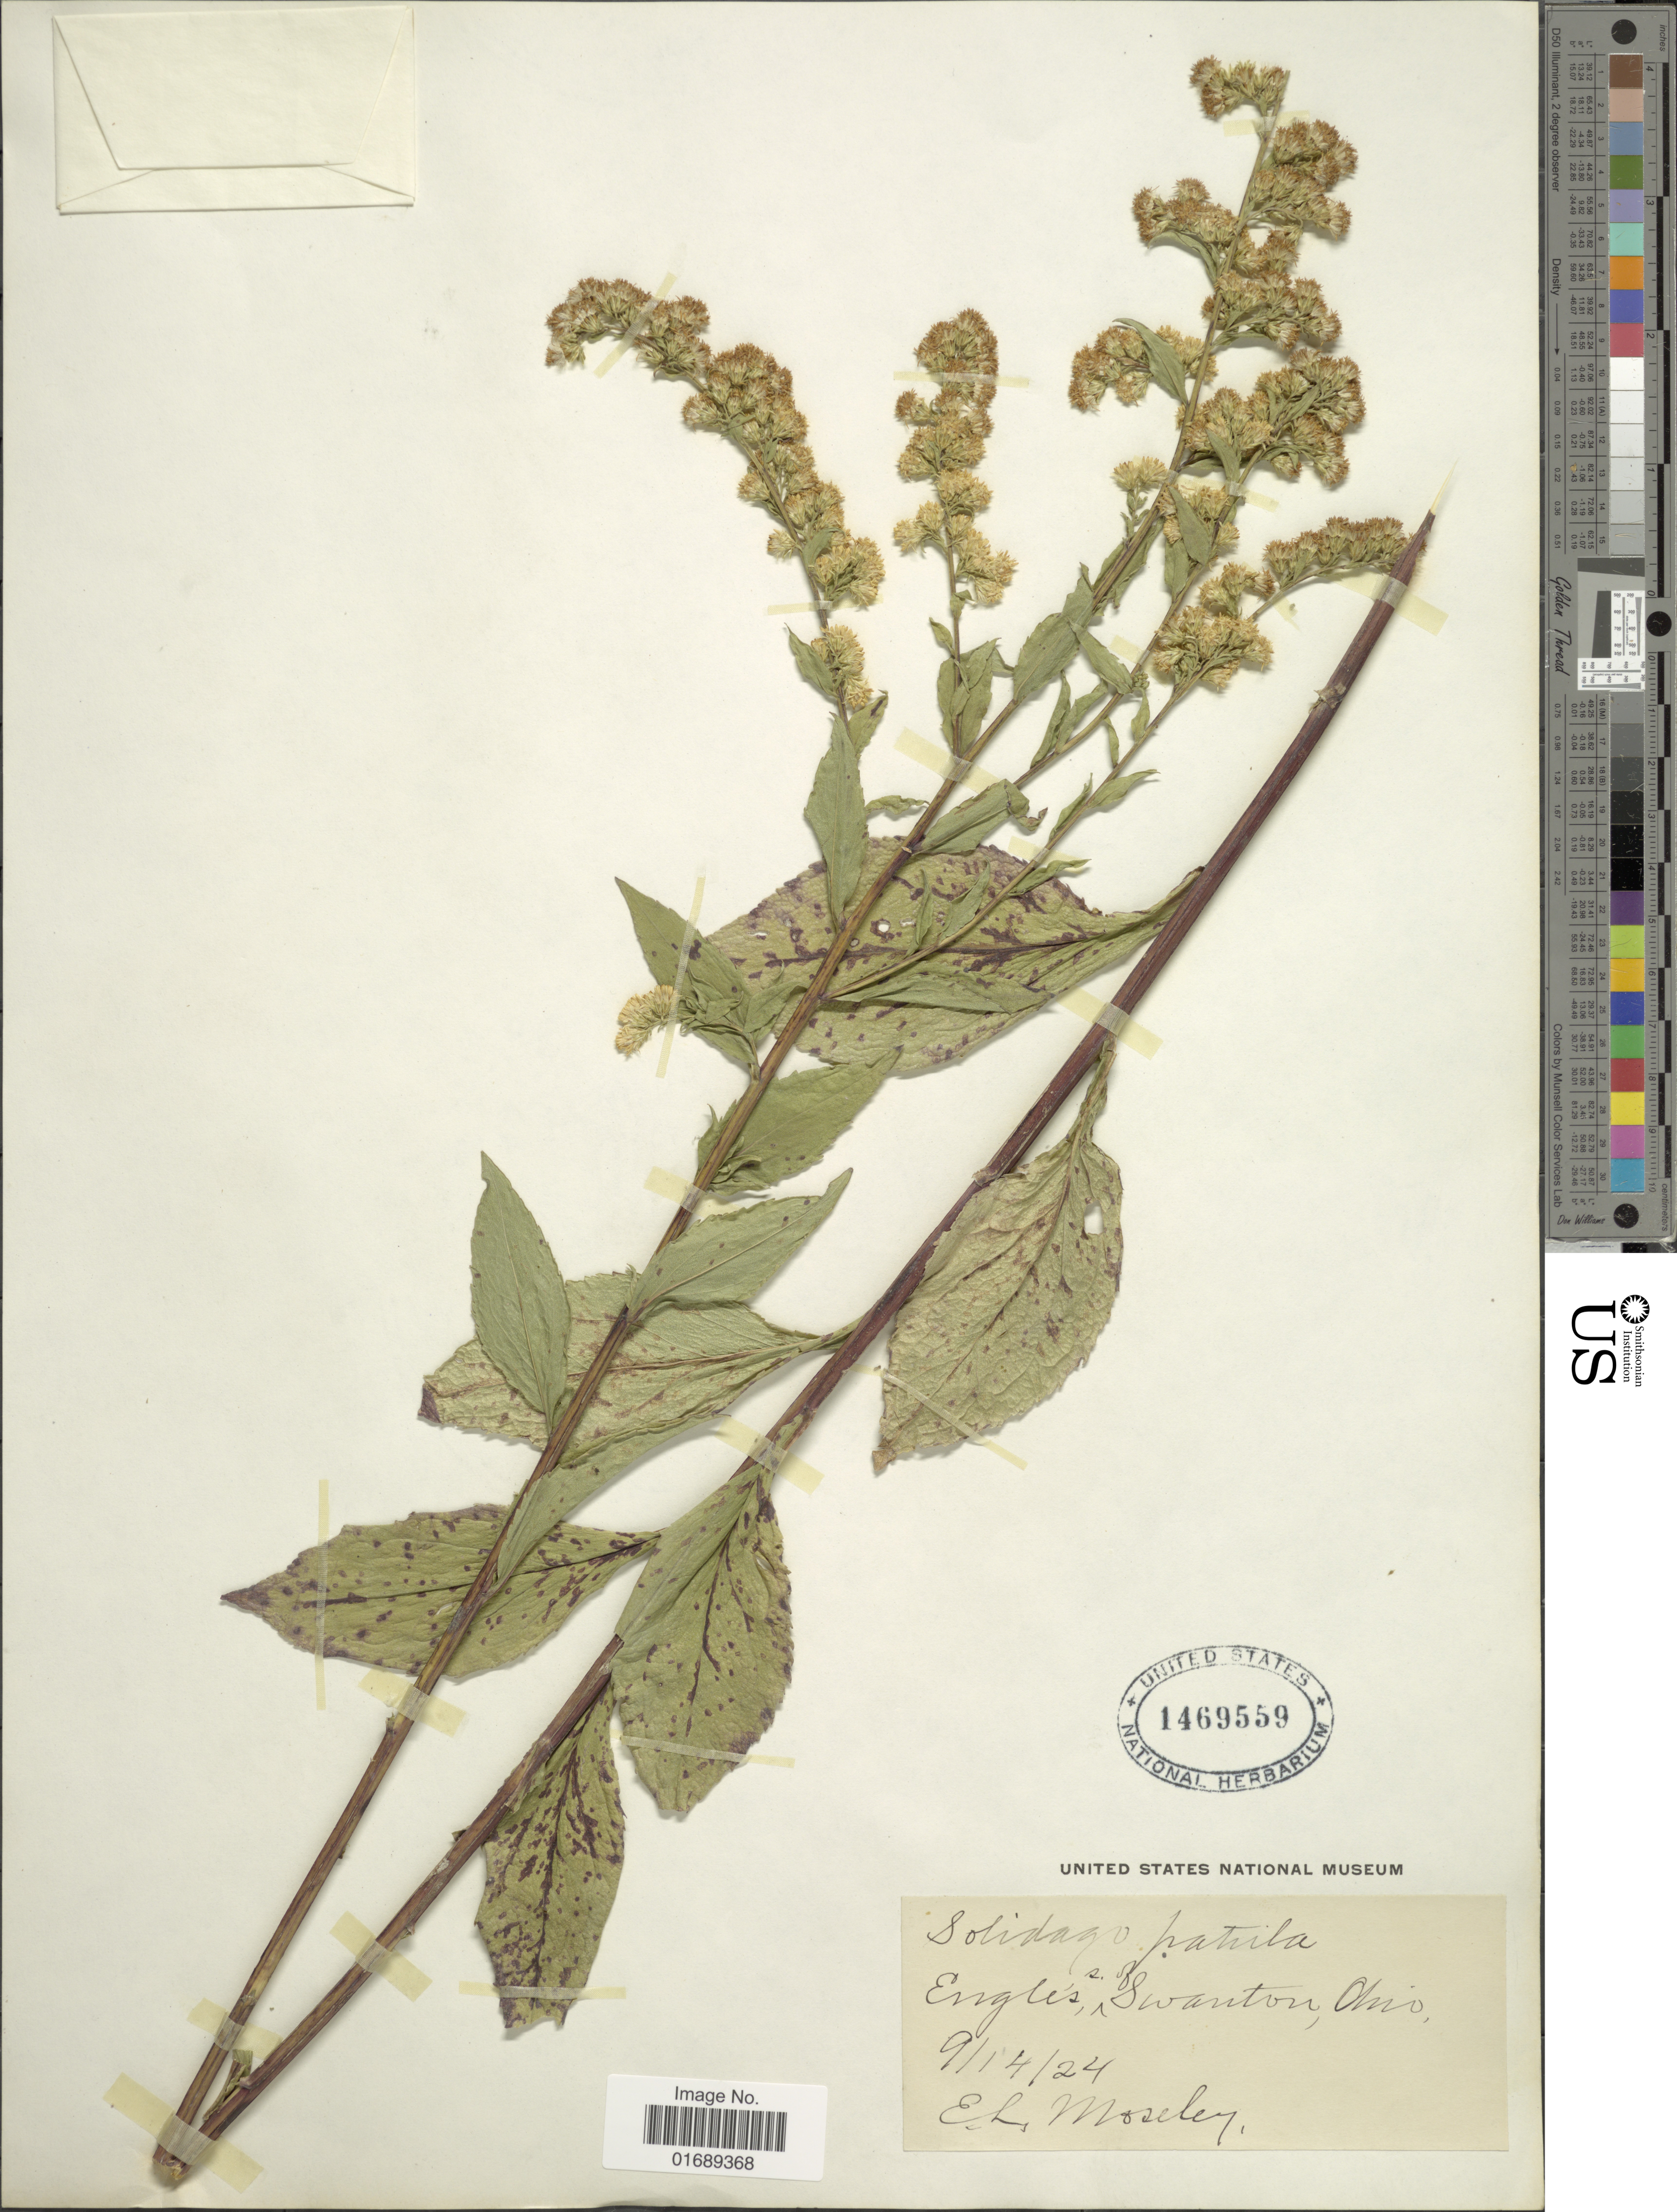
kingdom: Plantae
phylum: Tracheophyta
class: Magnoliopsida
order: Asterales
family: Asteraceae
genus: Solidago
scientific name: Solidago patula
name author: Muhl. ex Willd.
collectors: E. Moseley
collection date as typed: Transcribed d/m/y: 14/9/24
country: United States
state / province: Ohio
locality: Engles, s. of Swanton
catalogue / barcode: US 1469559